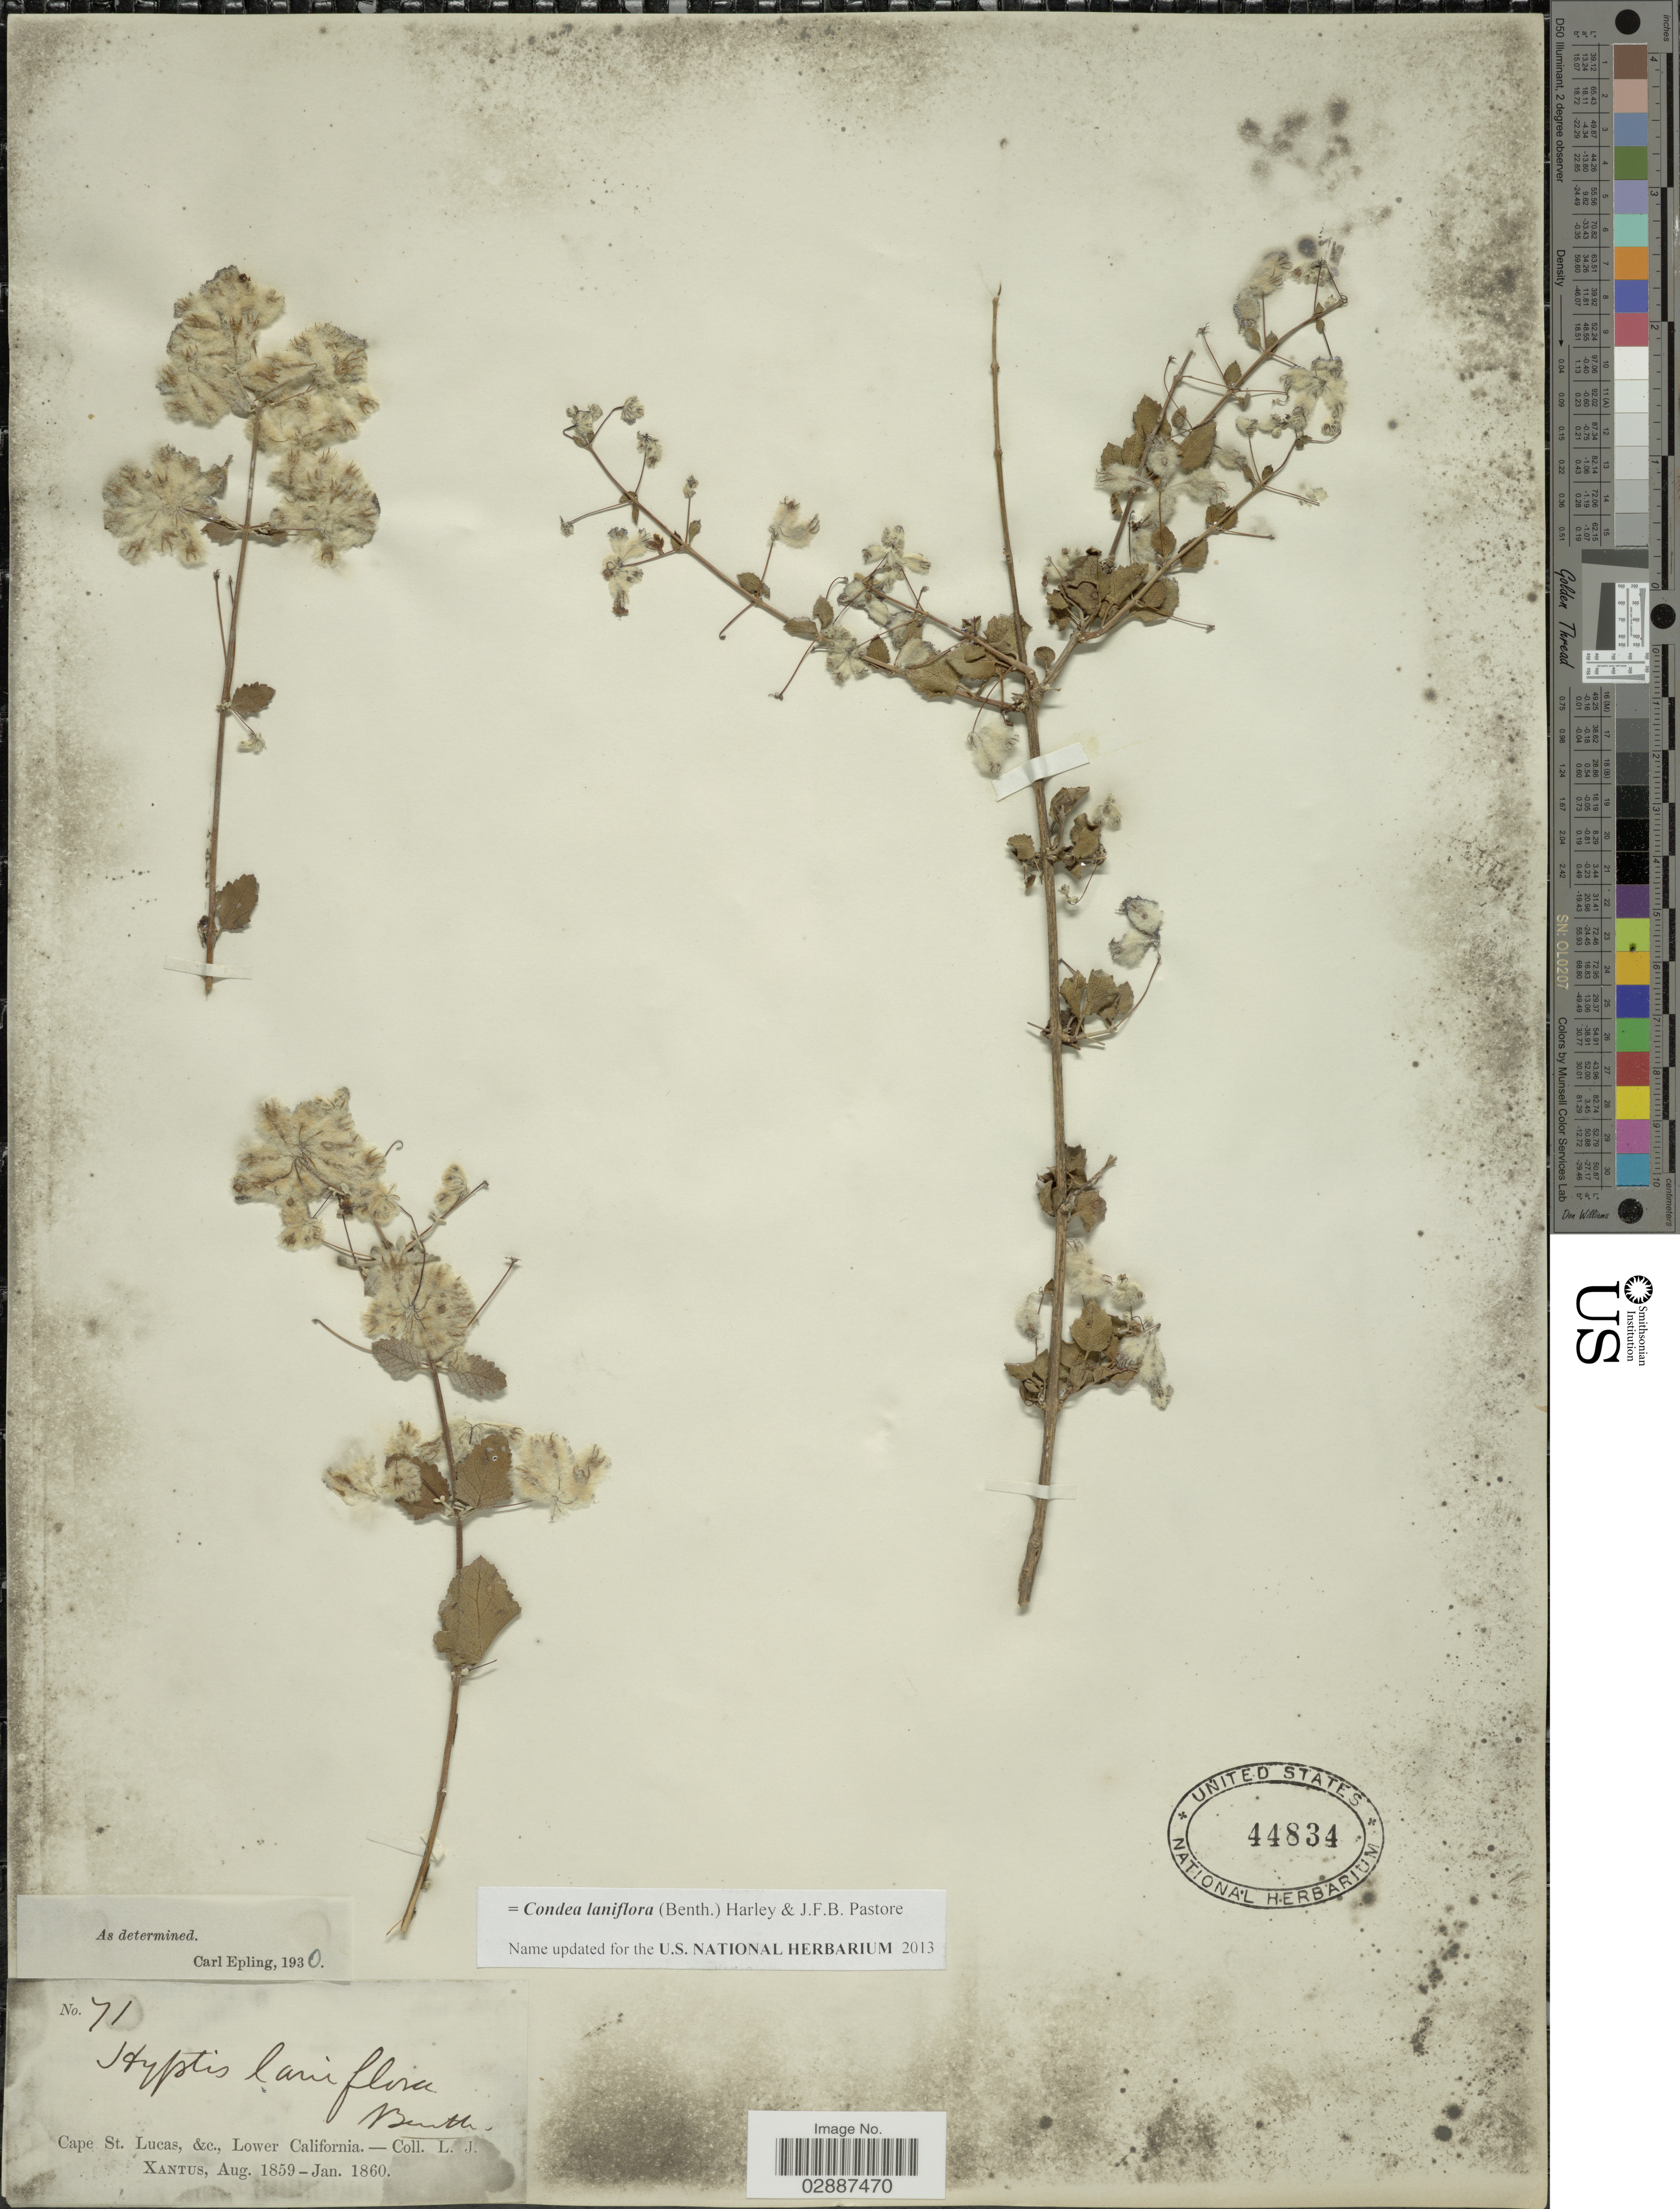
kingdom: Plantae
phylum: Tracheophyta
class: Magnoliopsida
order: Lamiales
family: Lamiaceae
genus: Condea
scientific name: Condea laniflora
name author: (Benth.) Harley & J.F.B. Pastore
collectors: L. J. Xantus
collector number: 71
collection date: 1859-08/1860-01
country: Mexico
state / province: Baja California Sur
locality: Cape St. Lucas, &c., Lower California.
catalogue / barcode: US 44834